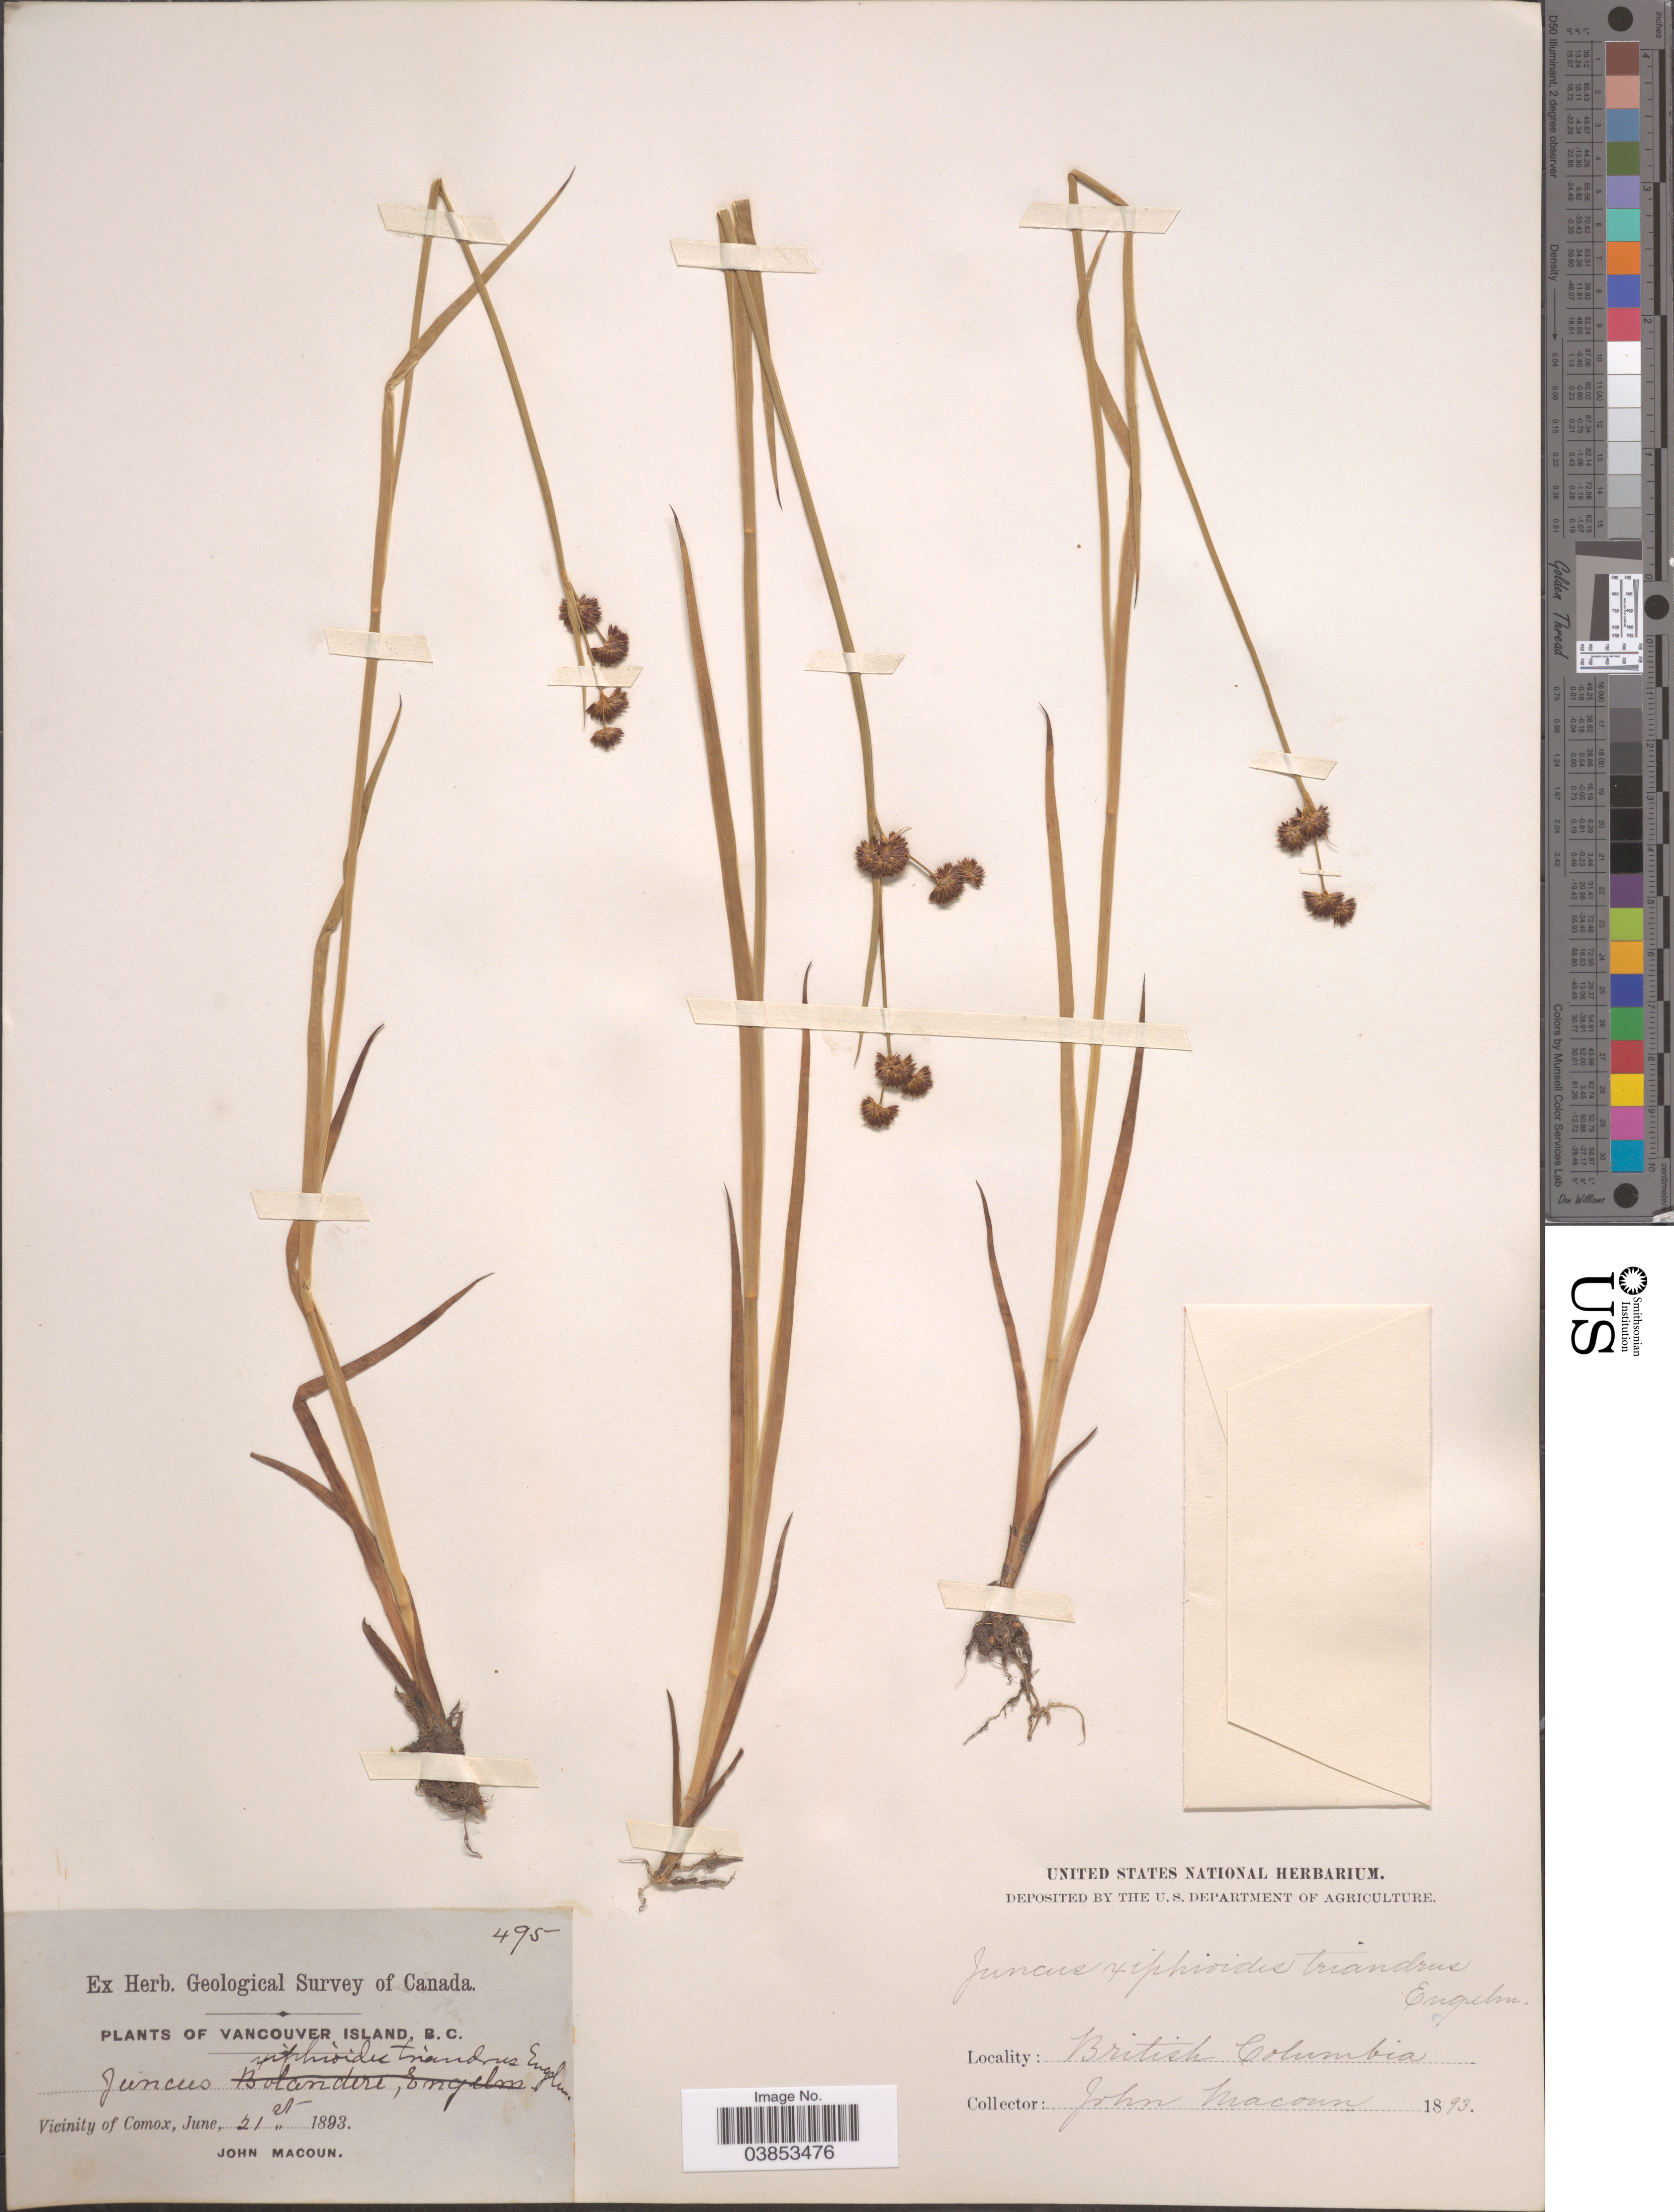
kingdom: Plantae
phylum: Tracheophyta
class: Liliopsida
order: Poales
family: Juncaceae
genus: Juncus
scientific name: Juncus ensifolius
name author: Wikstr.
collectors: J. Macoun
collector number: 495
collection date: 1893-06-21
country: Canada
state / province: British Columbia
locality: Vancouver Island. Vicinity of Comox.